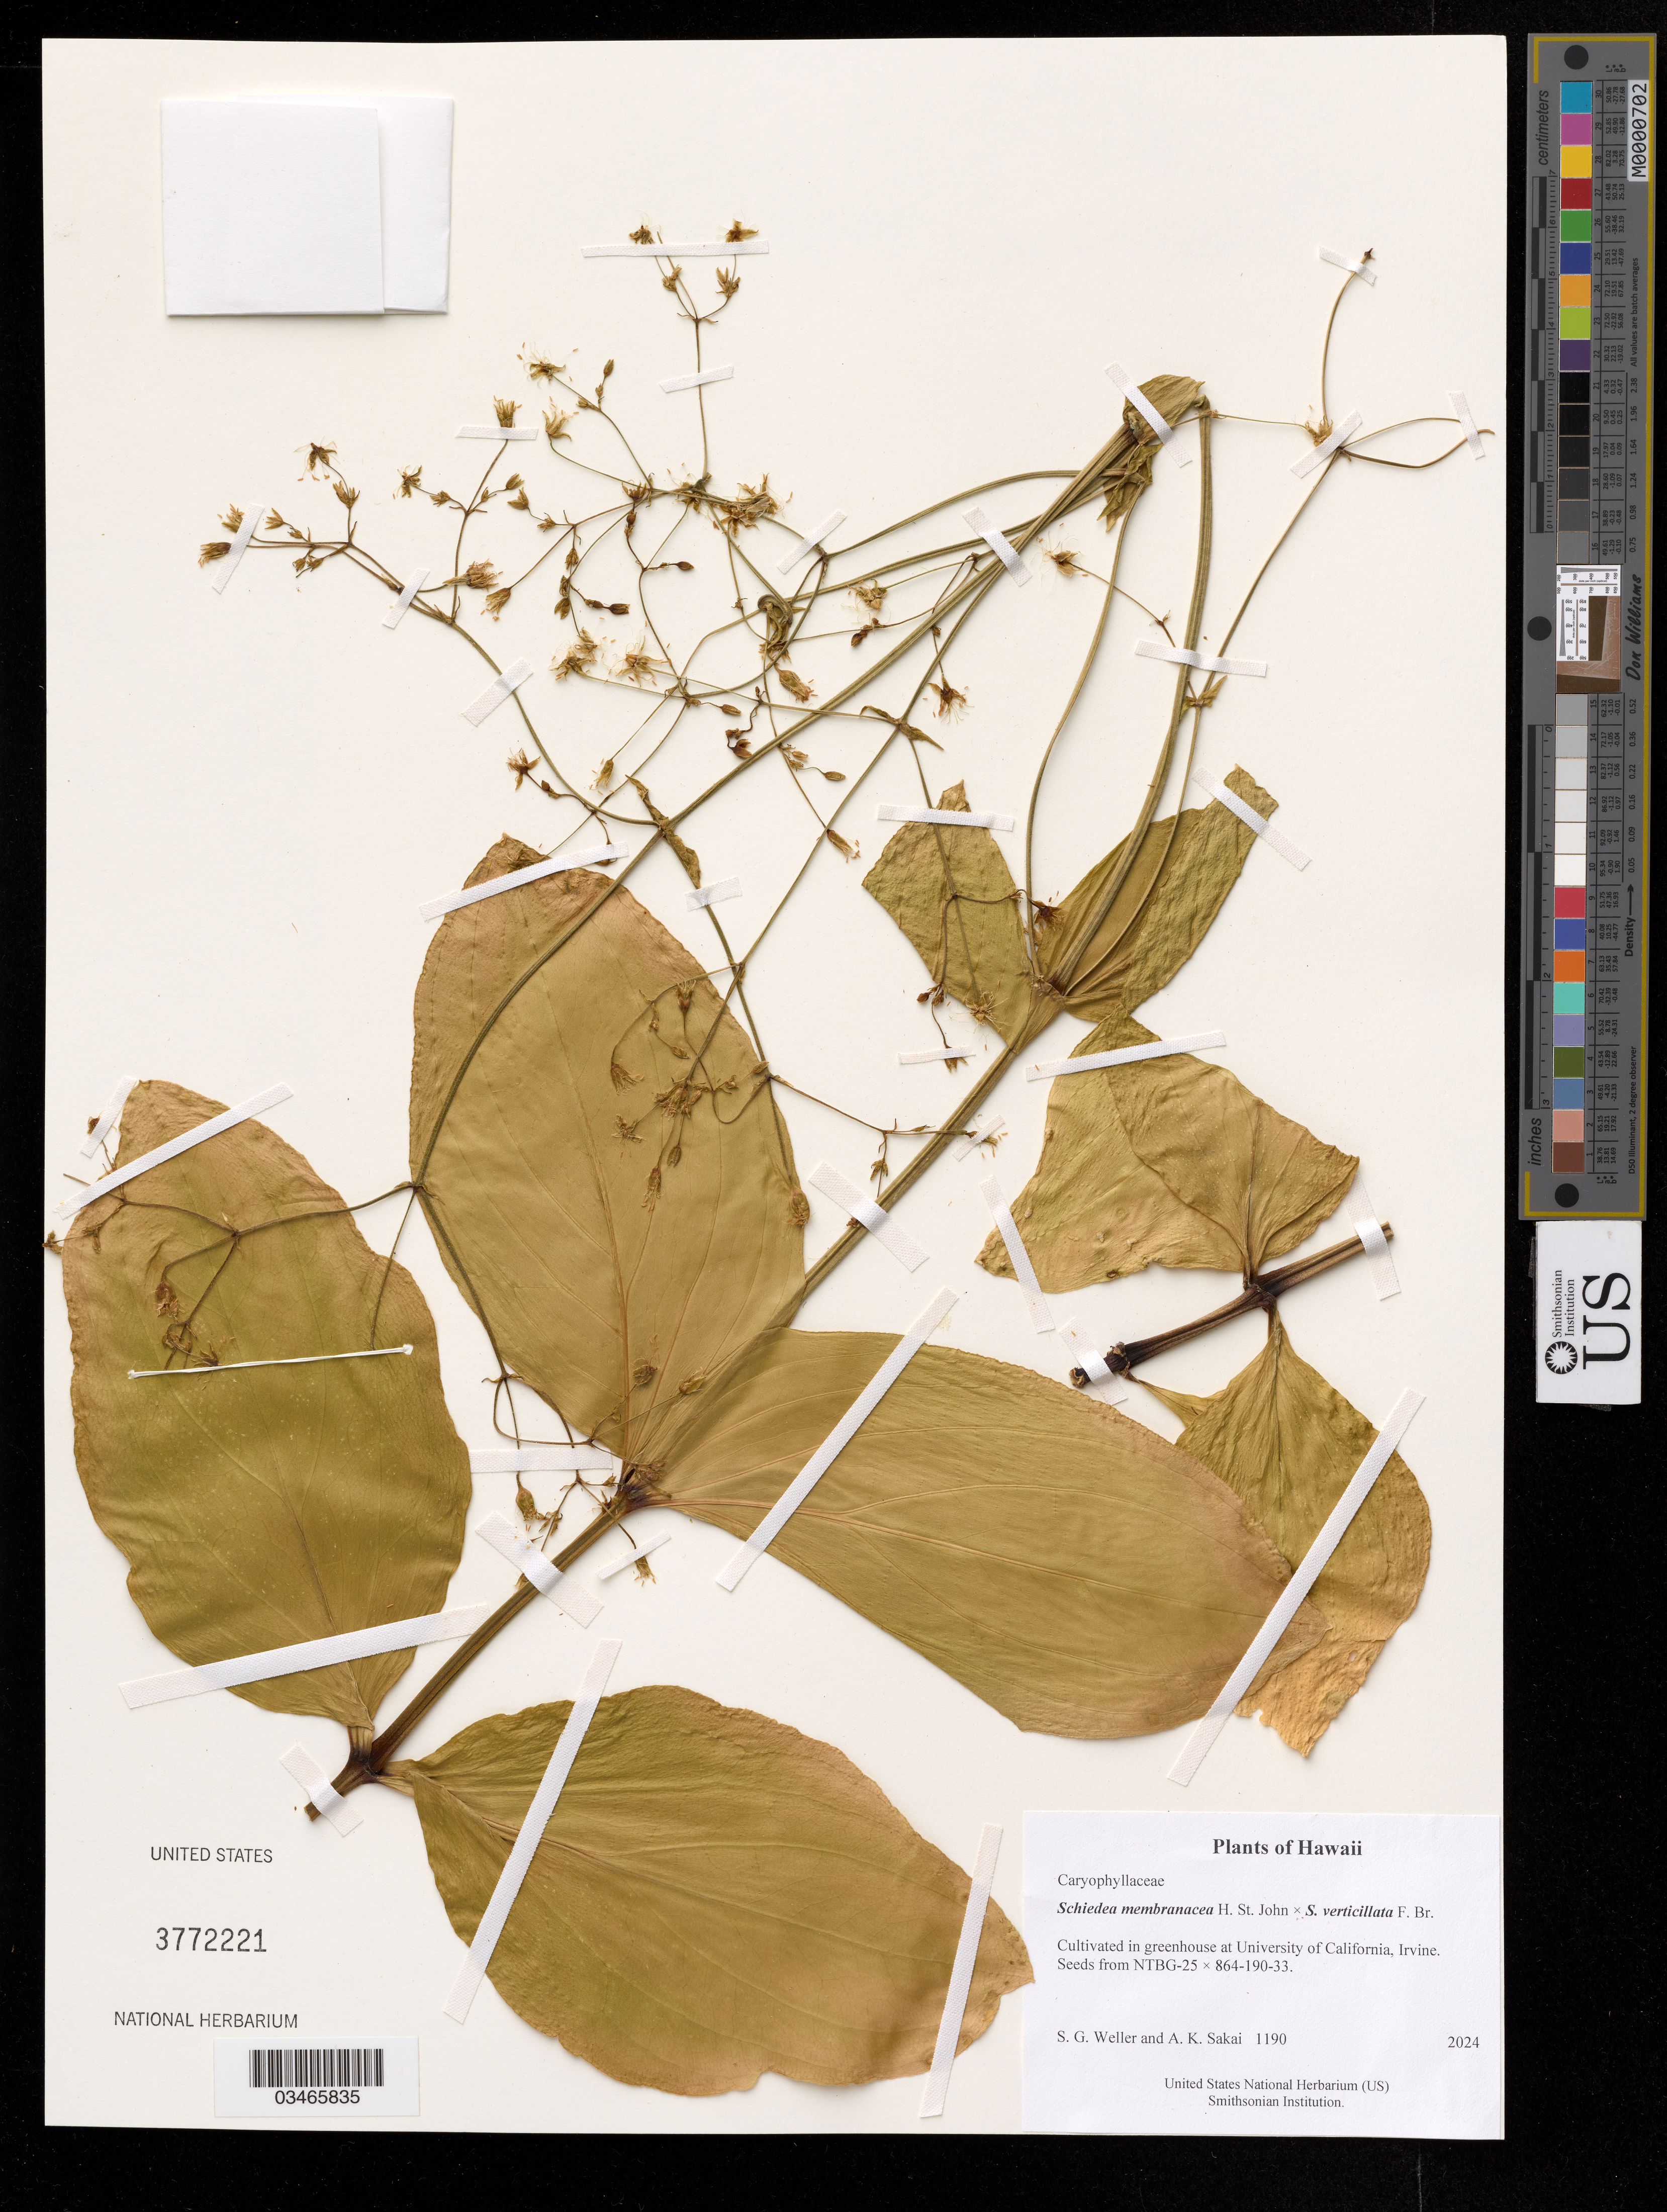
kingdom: Plantae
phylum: Tracheophyta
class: Magnoliopsida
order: Caryophyllales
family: Caryophyllaceae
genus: Schiedea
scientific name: Schiedea membranacea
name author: H. St. John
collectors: S. G. Weller & A. Sakai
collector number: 1190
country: United States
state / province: Hawaii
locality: University of California, Irvine.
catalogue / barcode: US 3772221